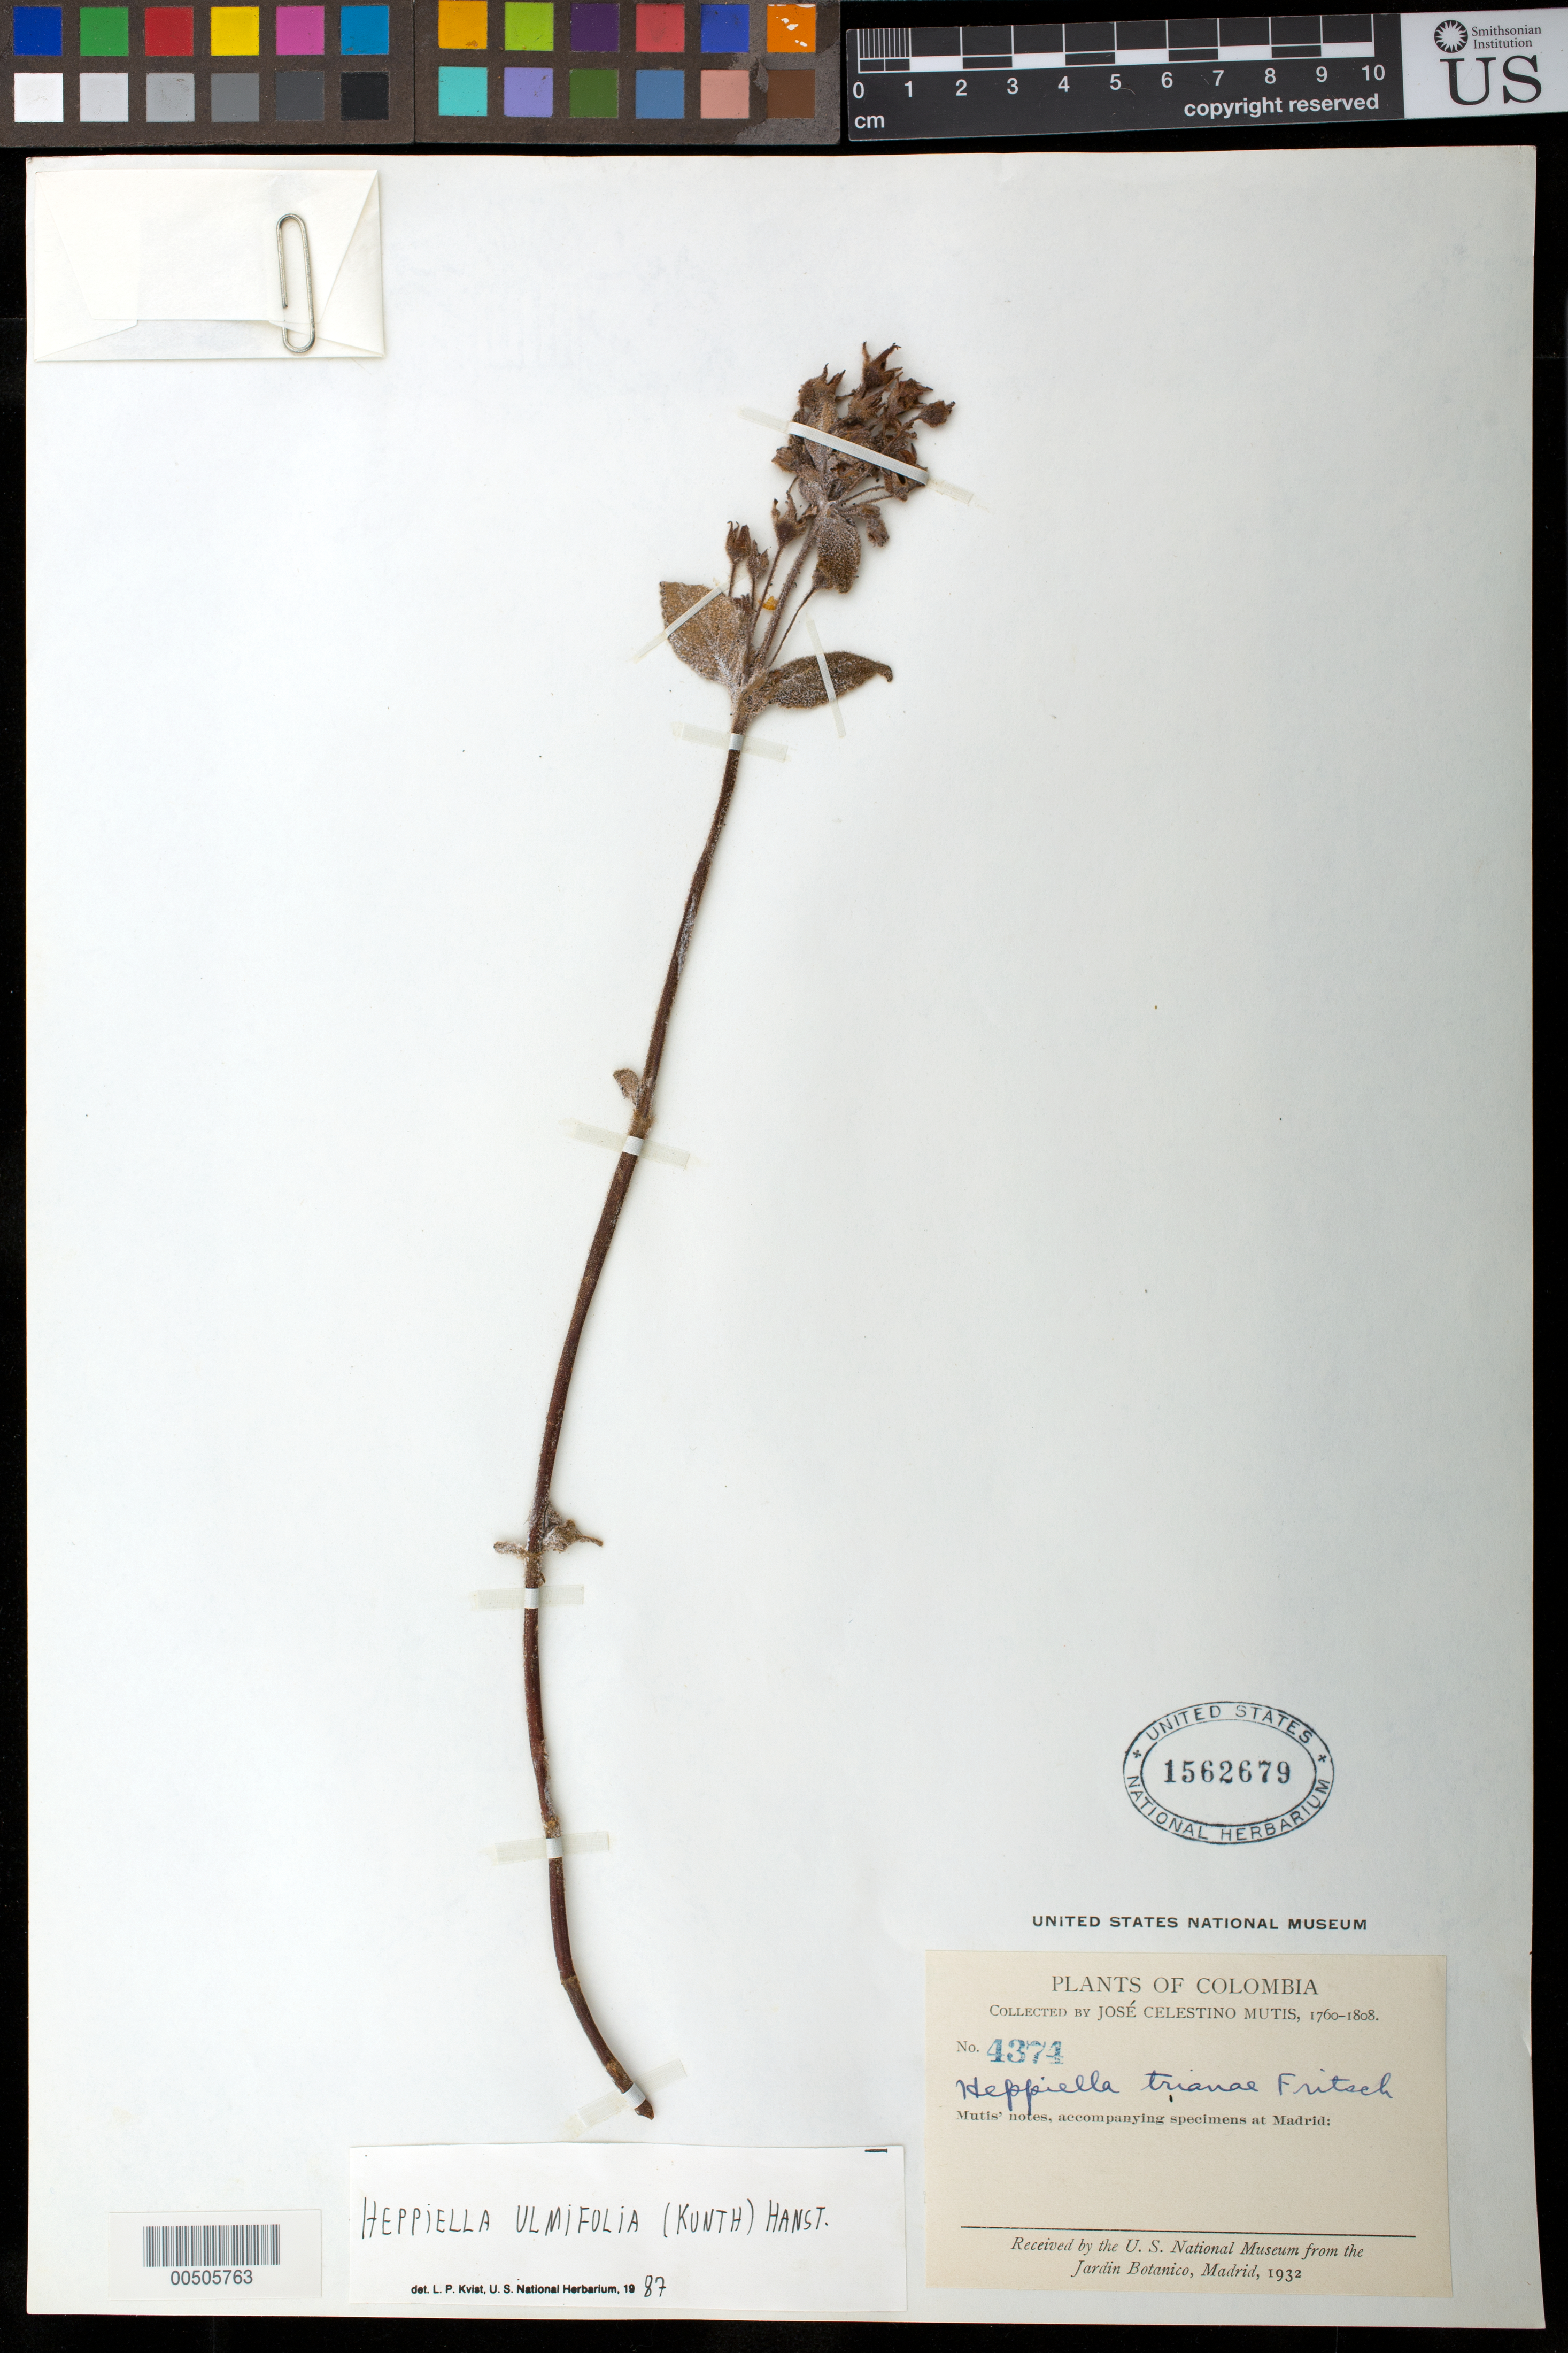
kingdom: Plantae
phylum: Tracheophyta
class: Magnoliopsida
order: Lamiales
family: Gesneriaceae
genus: Heppiella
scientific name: Heppiella ulmifolia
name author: (Kunth) Hanst.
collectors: J. C. B. Mutis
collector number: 4374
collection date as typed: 1760-1808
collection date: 1760/1808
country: Colombia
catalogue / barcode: US 1562679